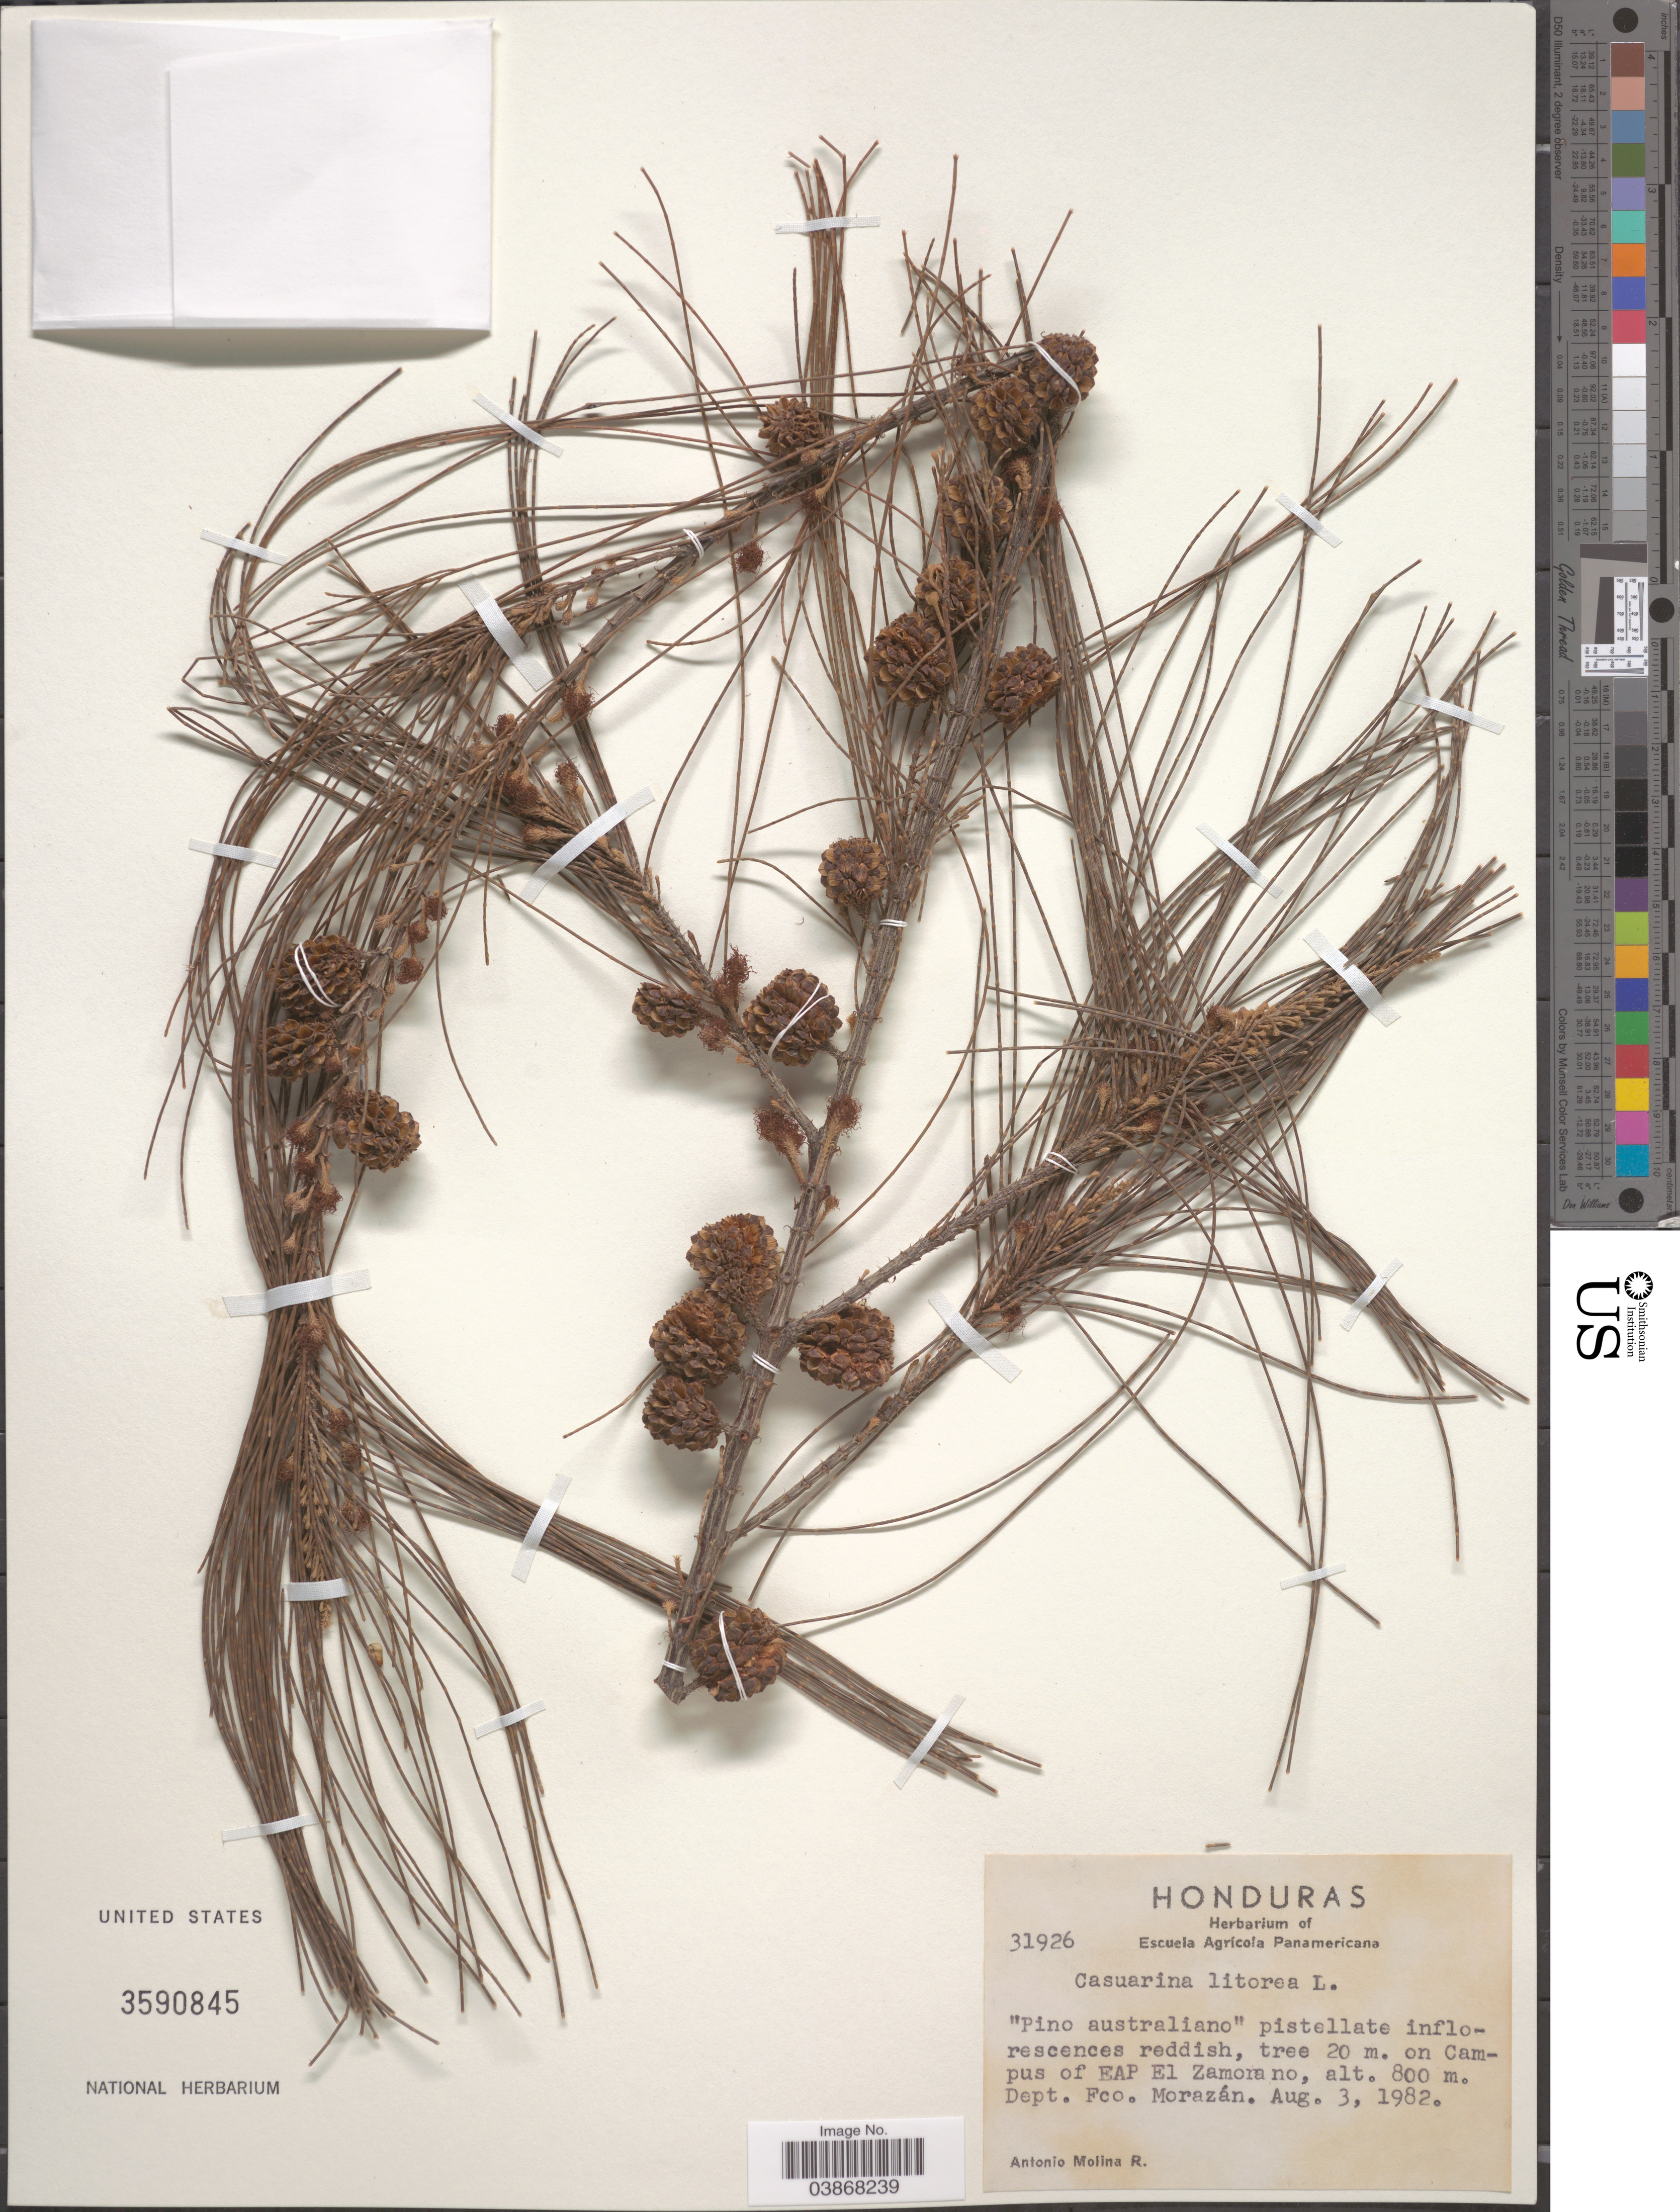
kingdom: Plantae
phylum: Tracheophyta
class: Magnoliopsida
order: Fagales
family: Casuarinaceae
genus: Casuarina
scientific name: Casuarina litorea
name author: Rumph.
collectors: A. Molina R.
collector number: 31926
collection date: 1982-08-03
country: Honduras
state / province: Fco. Morazán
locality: On Campus of EAP El Zamorano no. Dept. Fco. Morazán.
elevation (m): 800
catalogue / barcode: US 3590845